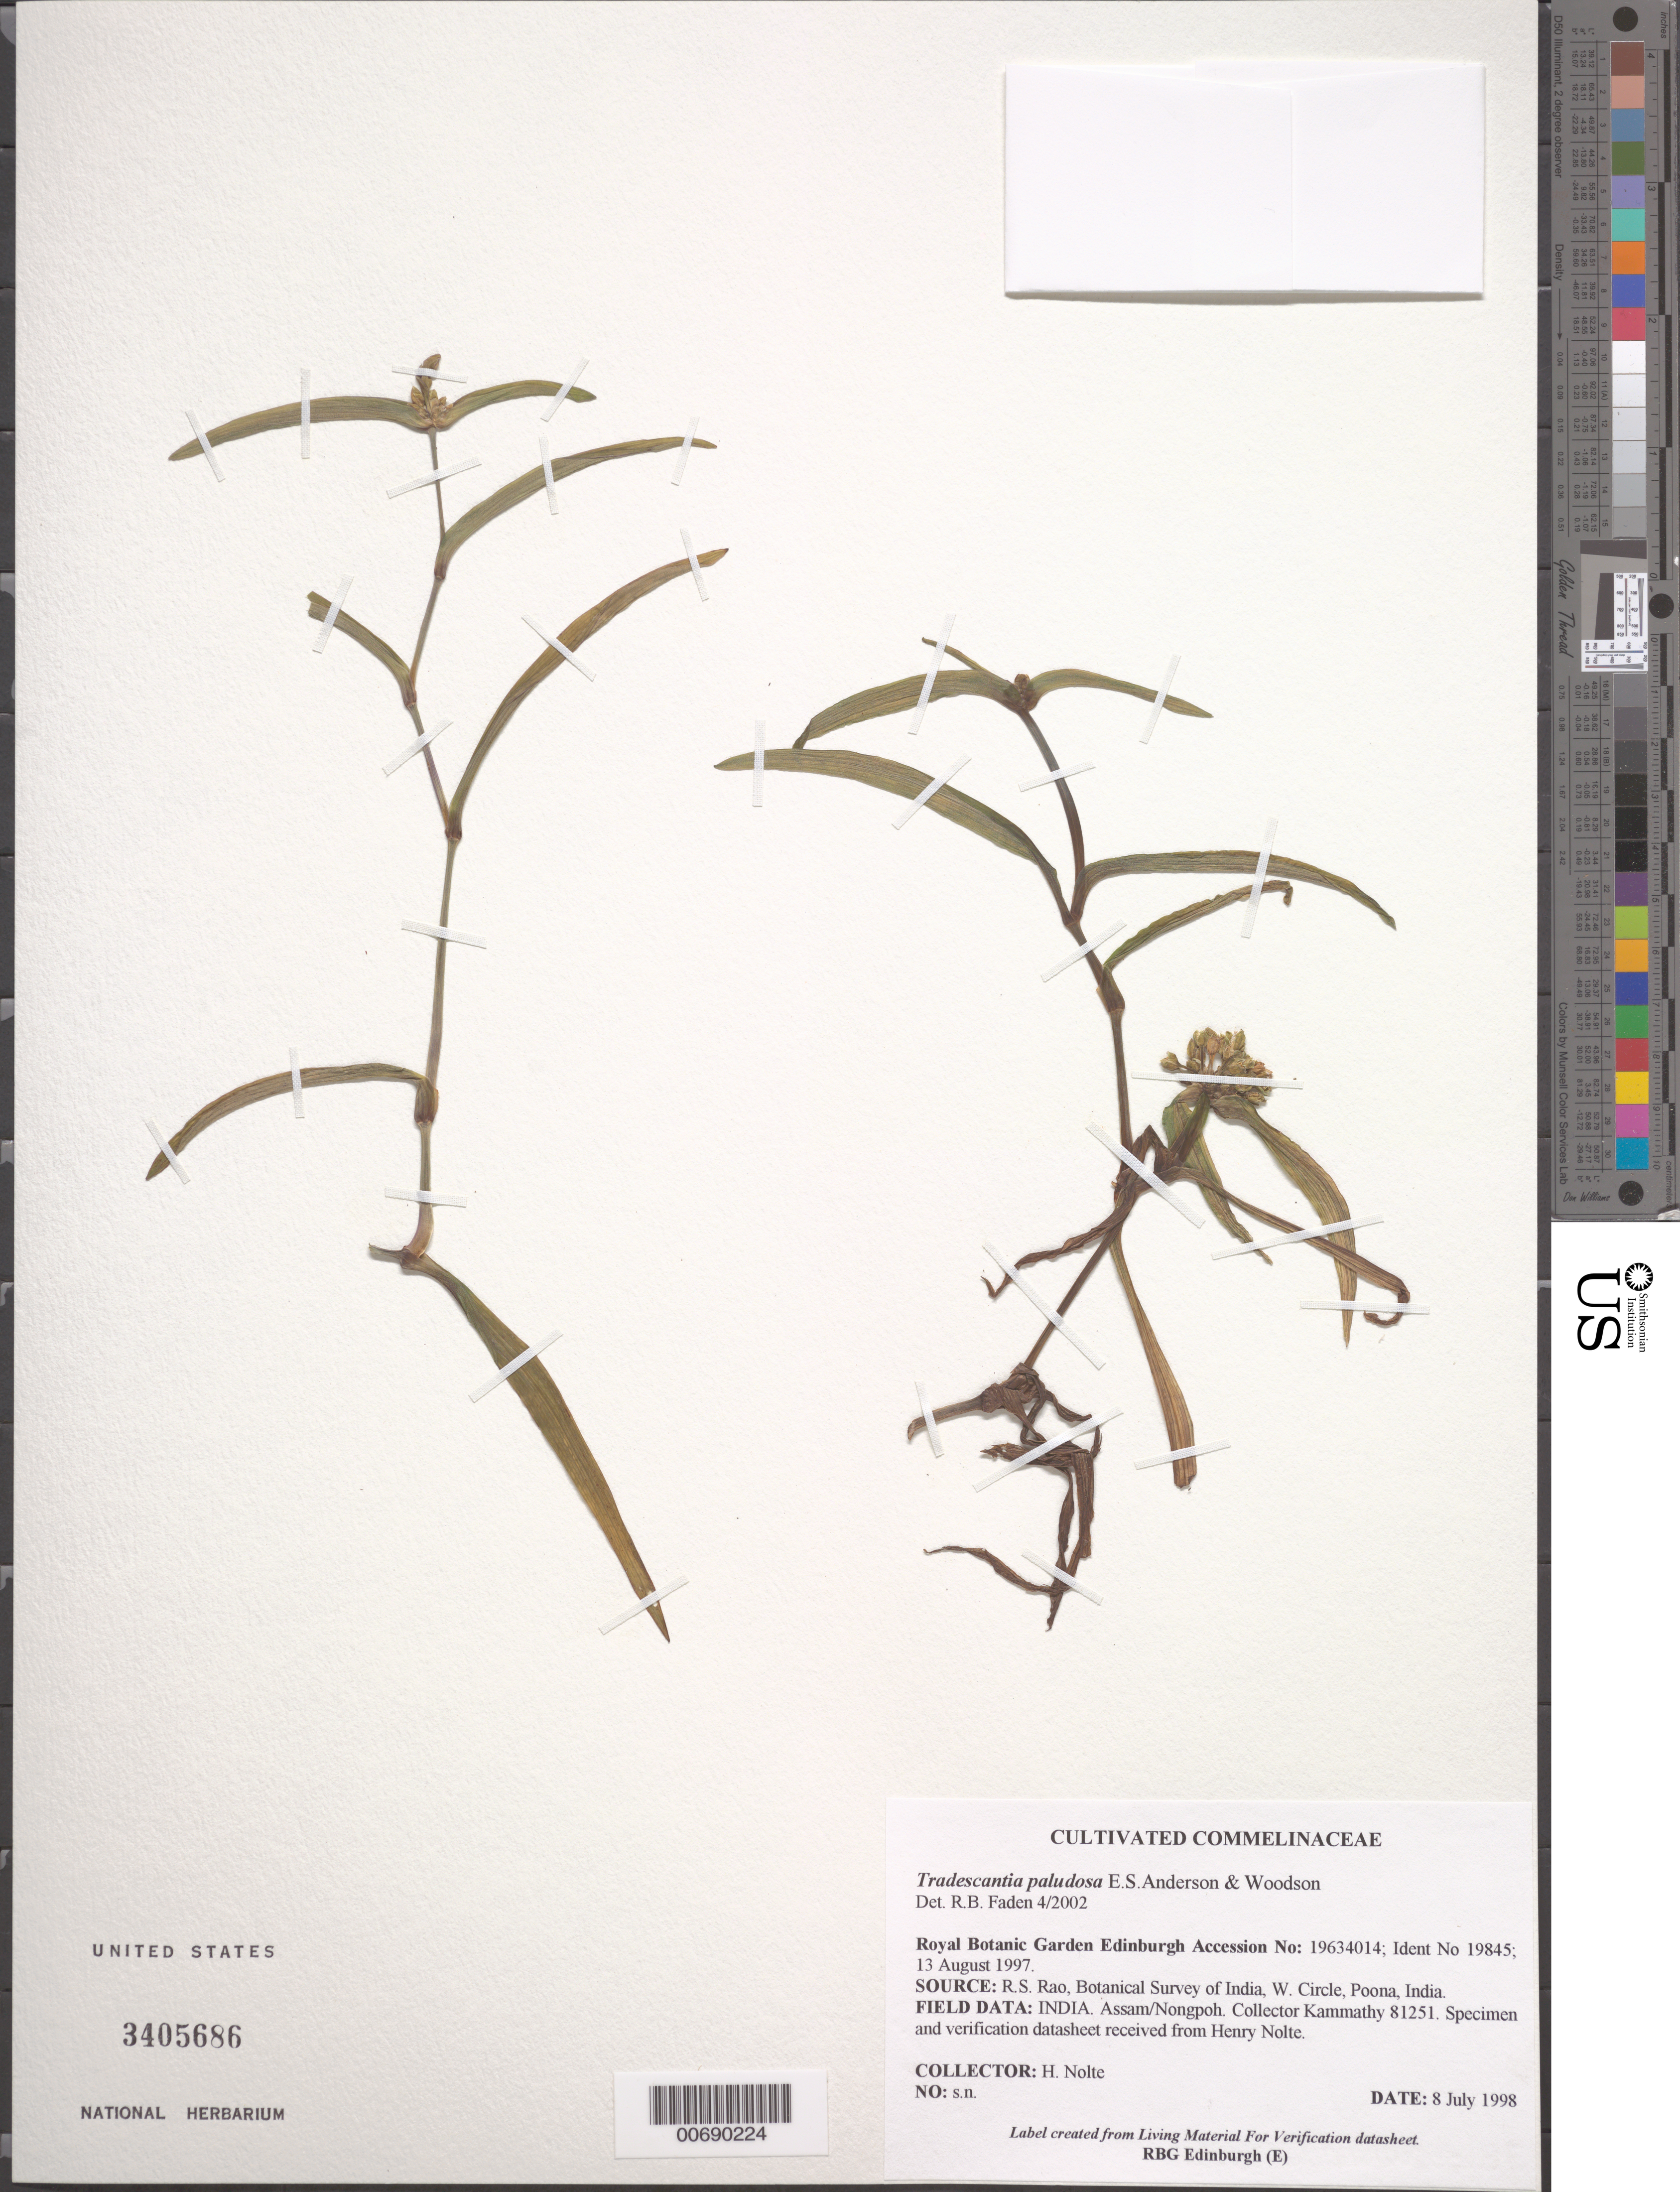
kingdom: Plantae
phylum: Tracheophyta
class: Liliopsida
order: Commelinales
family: Commelinaceae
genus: Tradescantia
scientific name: Tradescantia paludosa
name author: E.S. Anderson & Woodson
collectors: H. Nolte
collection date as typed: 08 Jul 1998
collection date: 1998-07-08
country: United Kingdom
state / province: Scotland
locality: Royal Botanic Garden Edinburgh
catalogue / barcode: US 3405686